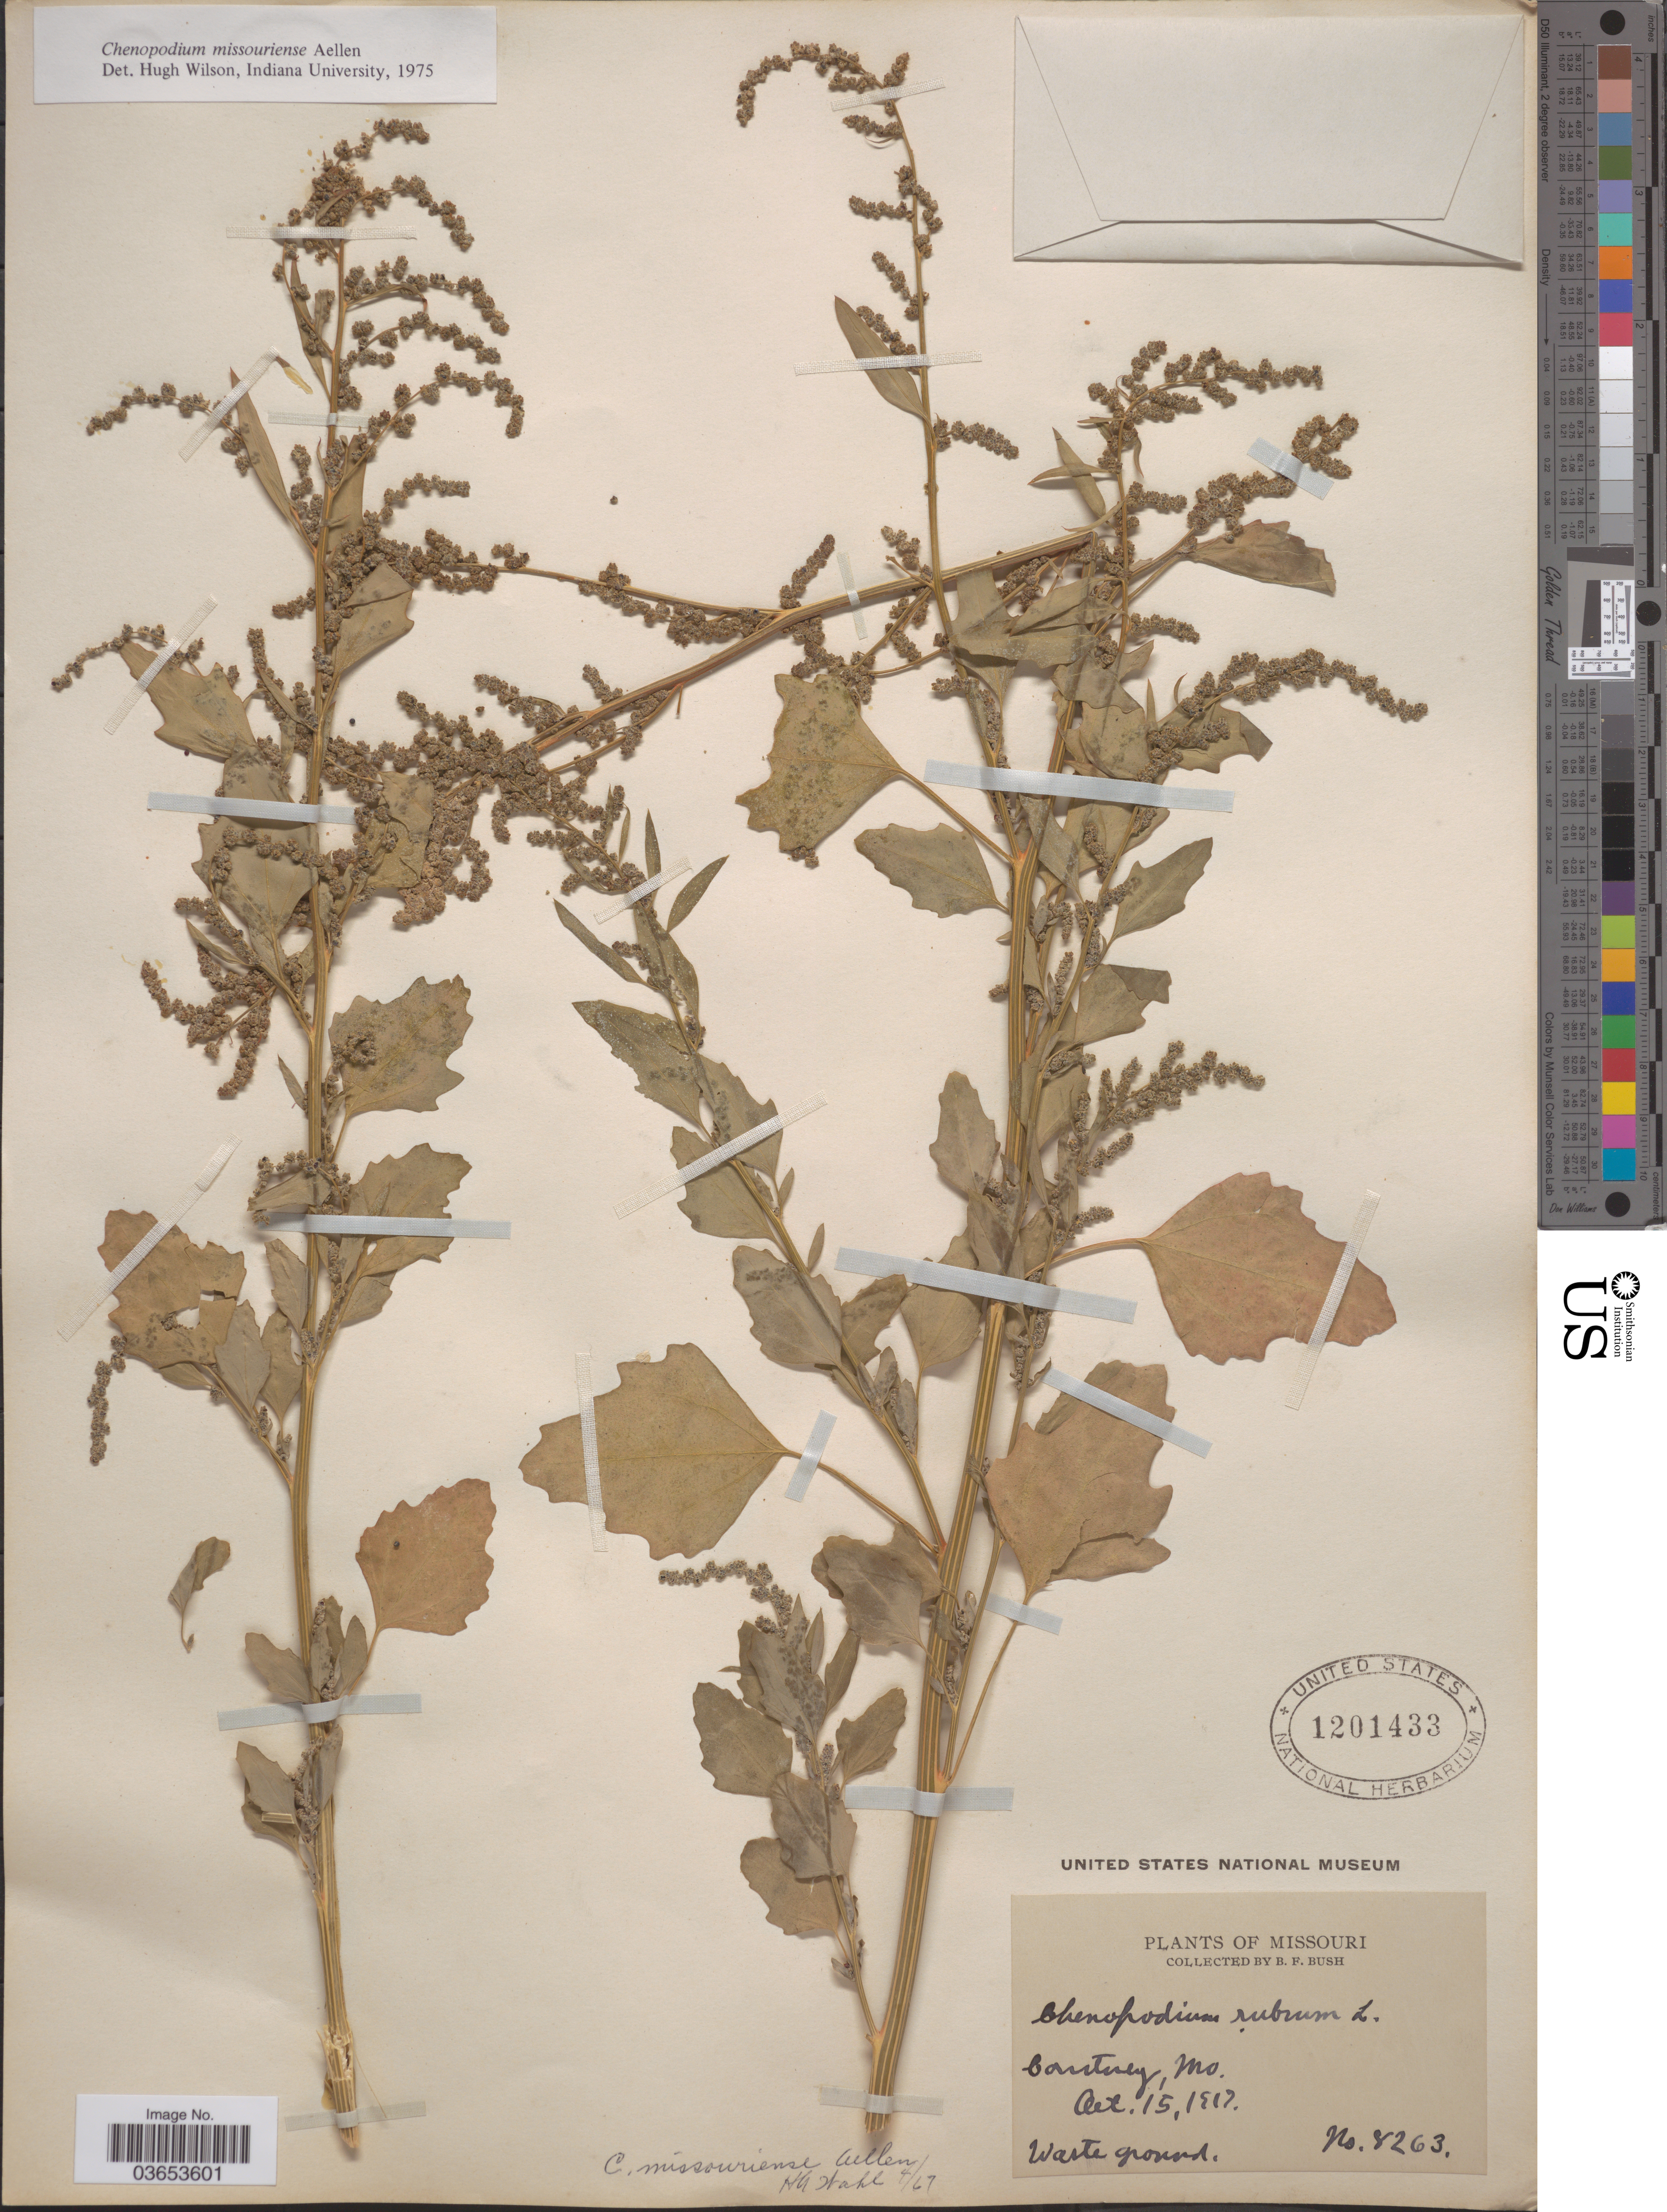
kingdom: Plantae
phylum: Tracheophyta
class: Magnoliopsida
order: Caryophyllales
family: Amaranthaceae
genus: Chenopodium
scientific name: Chenopodium missouriense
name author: Aellen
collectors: B. F. Bush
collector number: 8263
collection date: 1917-10-15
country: United States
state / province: Missouri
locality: Courtney.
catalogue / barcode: US 1201433